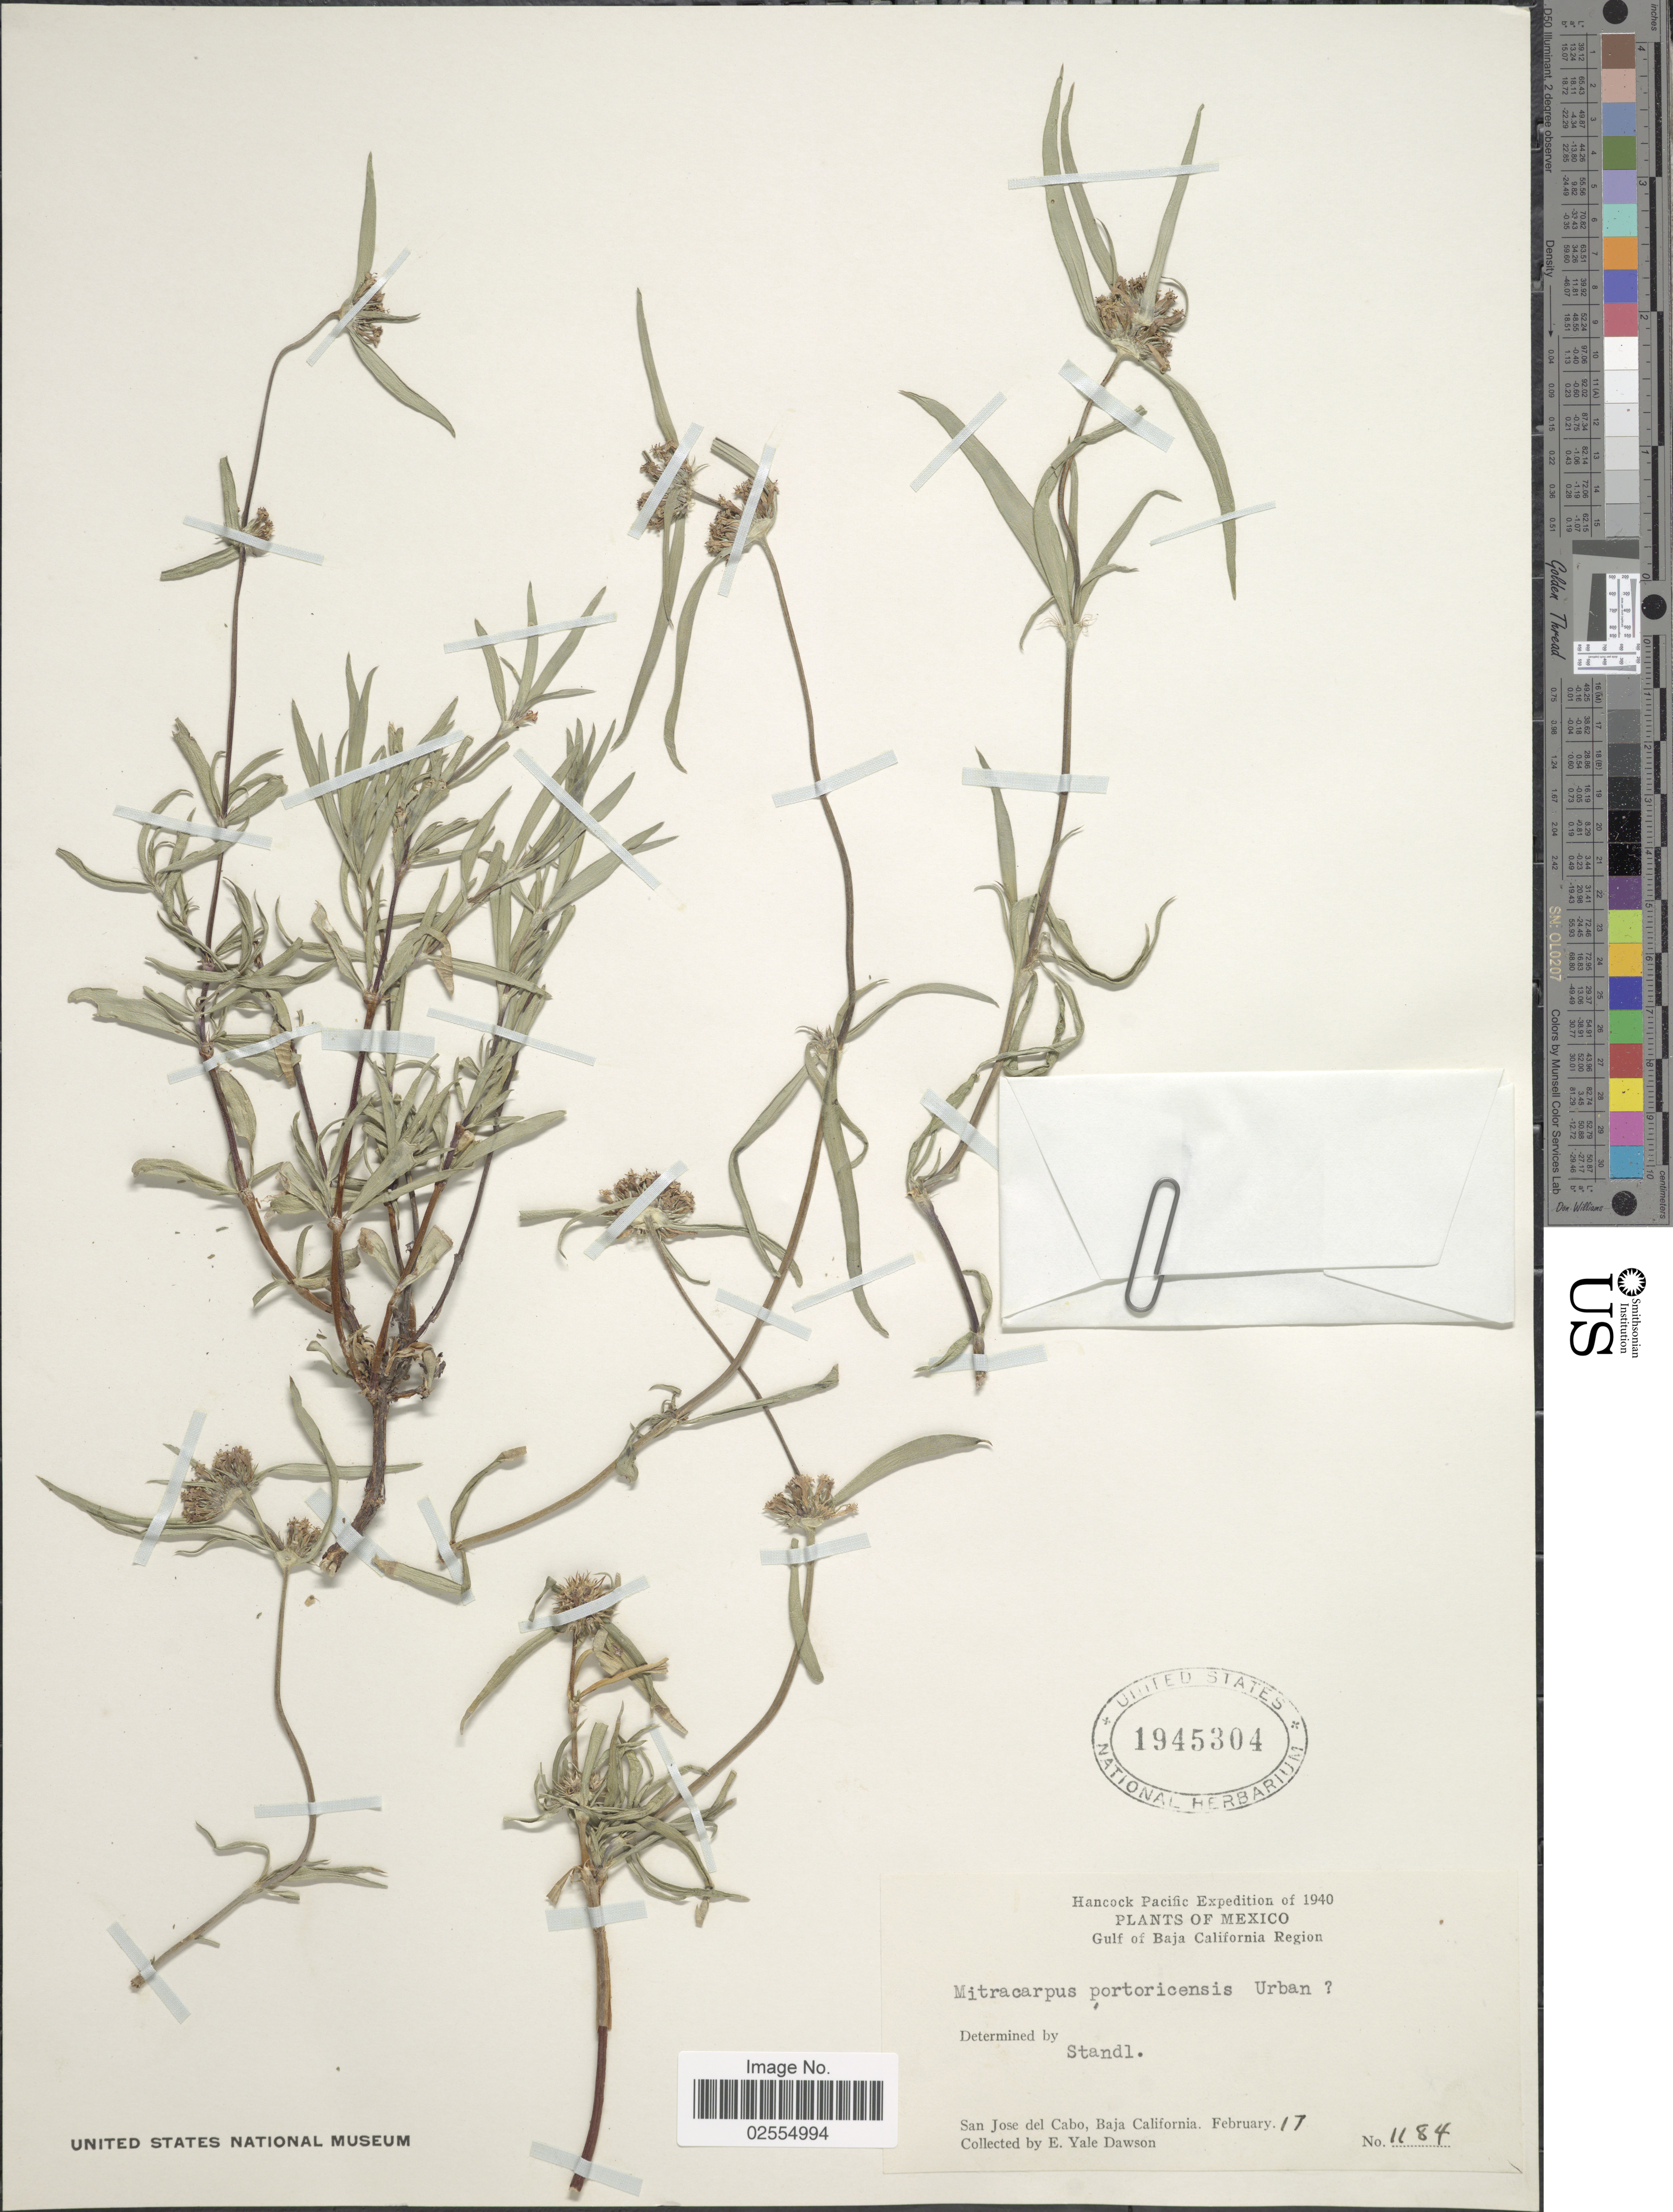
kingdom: Plantae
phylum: Tracheophyta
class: Magnoliopsida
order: Gentianales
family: Rubiaceae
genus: Mitracarpus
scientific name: Mitracarpus sp.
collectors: N. Yensen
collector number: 1184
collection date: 1940-02-18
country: Mexico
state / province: Baja California Sur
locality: Gulf of Baja California Region. San Jose del Cabo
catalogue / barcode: US 1945304